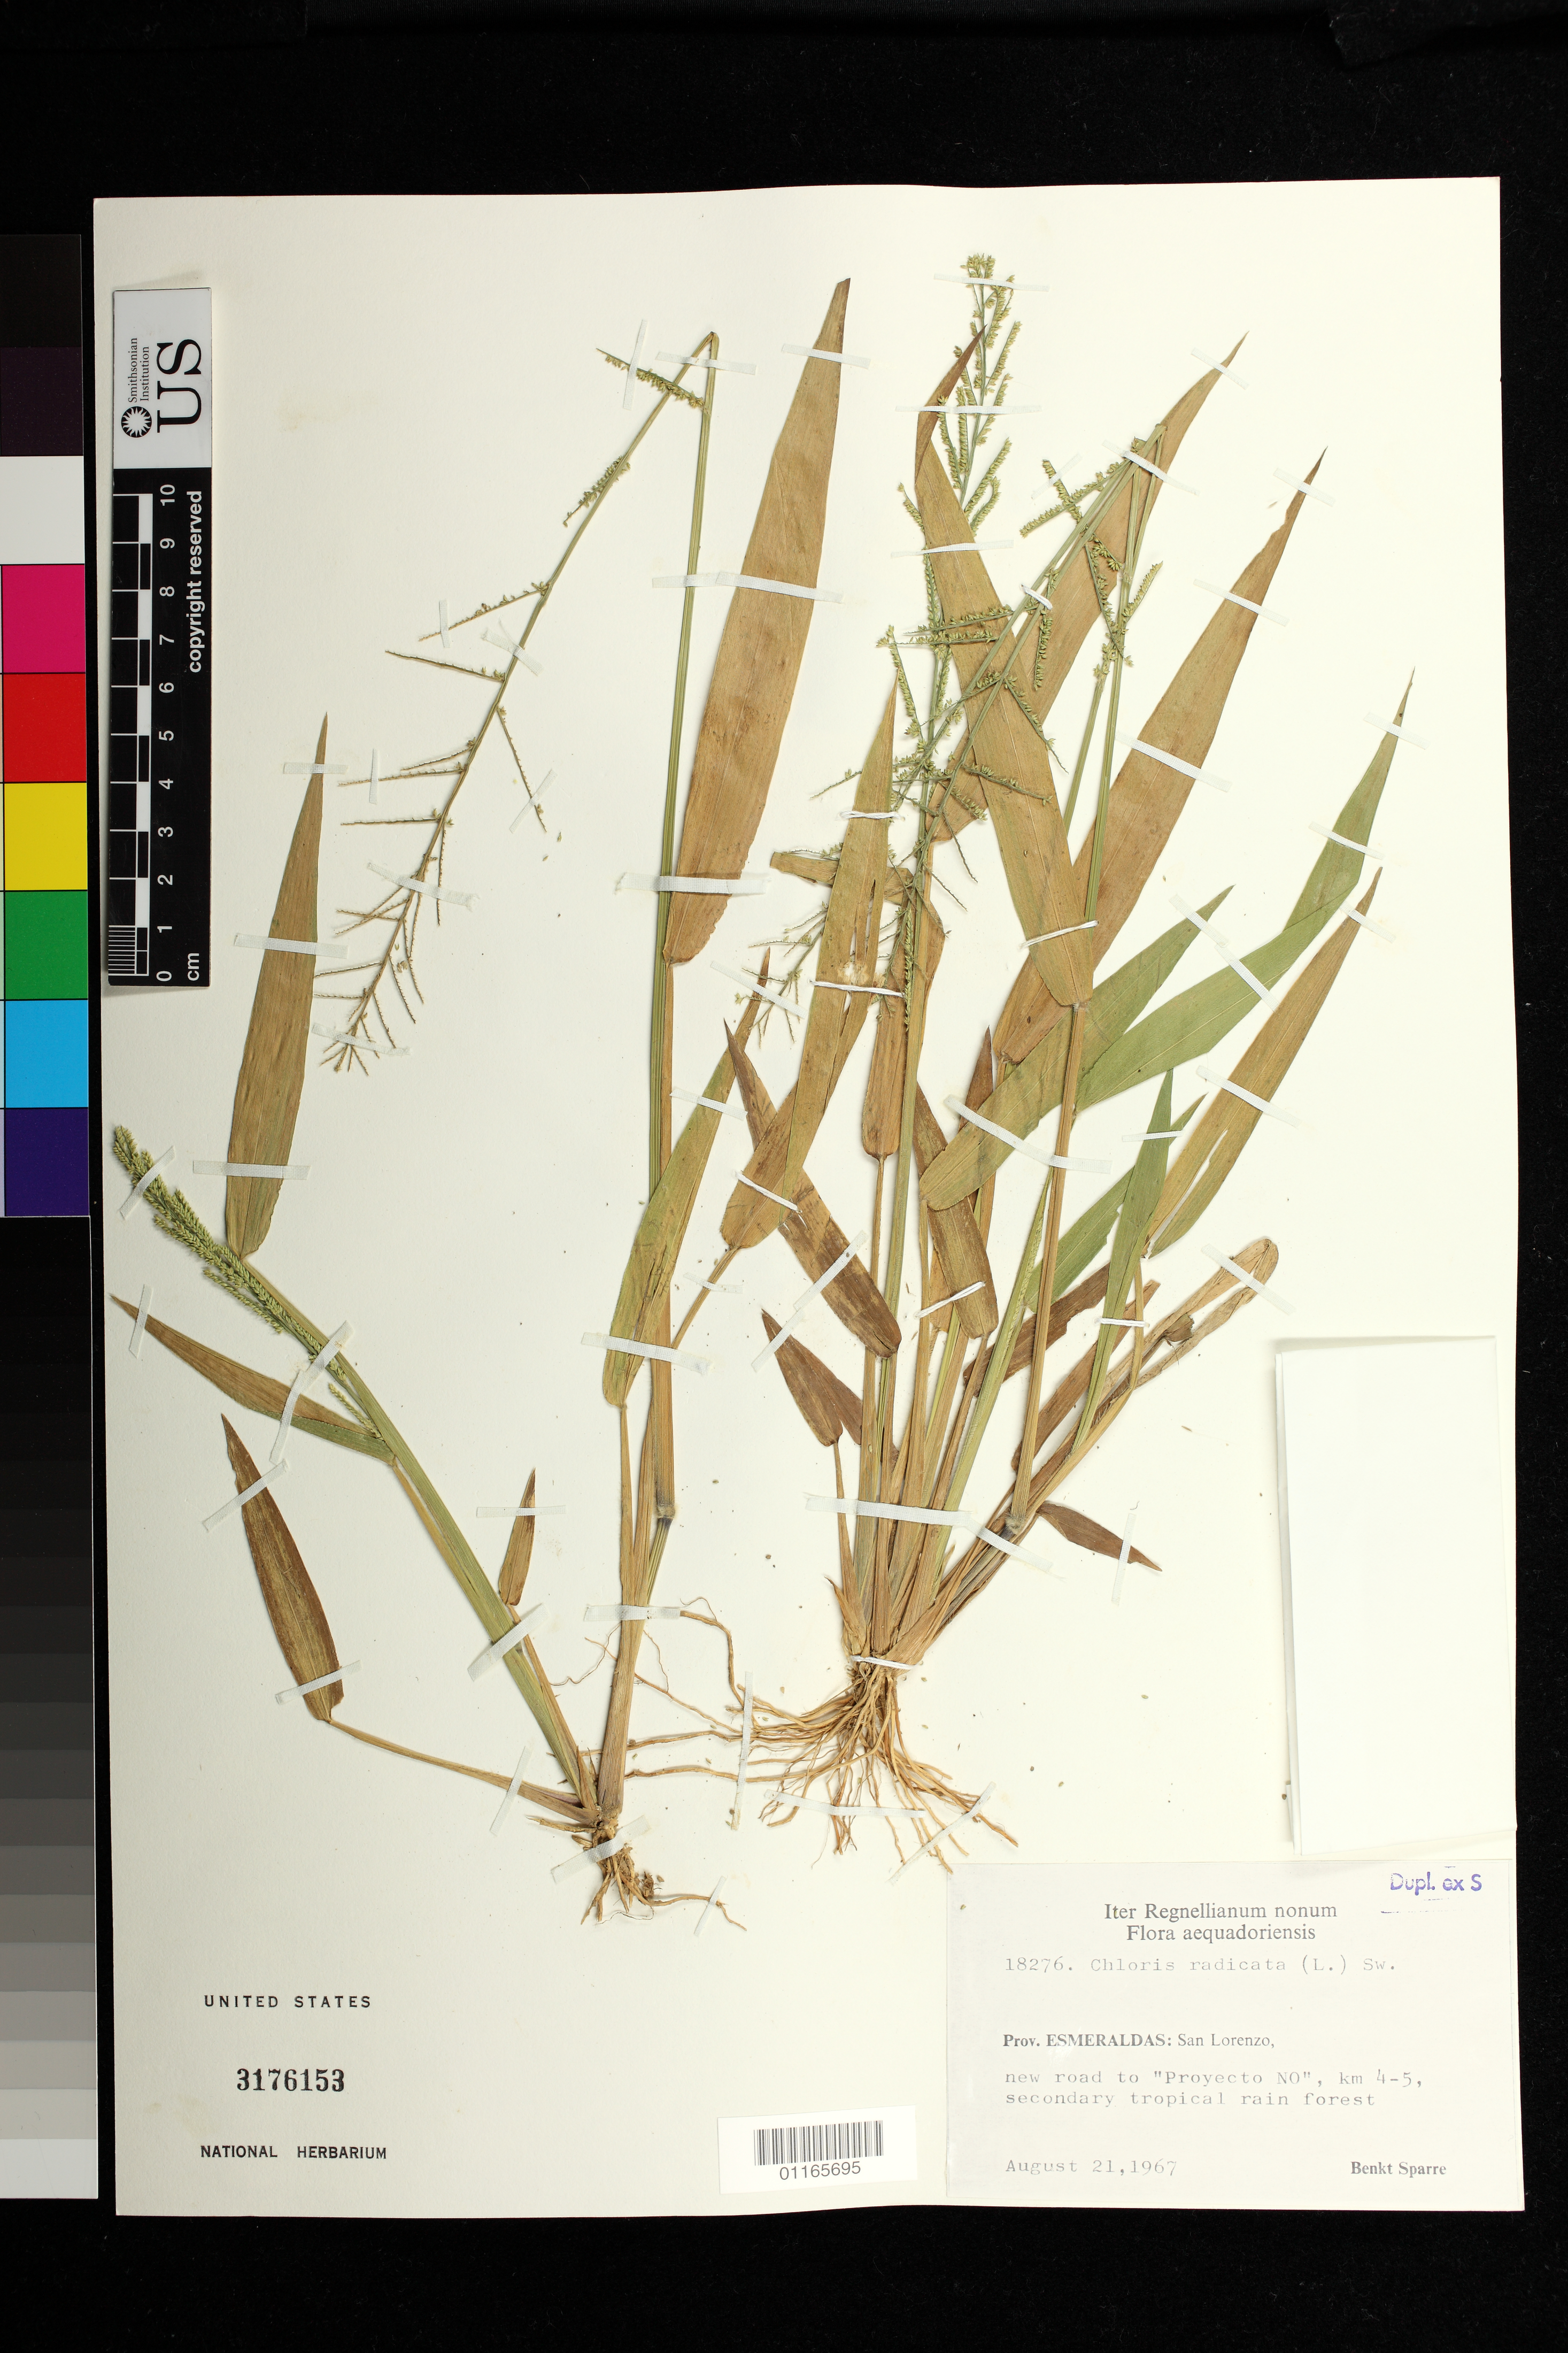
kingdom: Plantae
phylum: Tracheophyta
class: Liliopsida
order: Poales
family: Poaceae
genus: Chloris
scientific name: Chloris radiata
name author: (L.) Sw.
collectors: B. Sparre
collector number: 18276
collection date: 1967-08-21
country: Ecuador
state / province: Esmeraldas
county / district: San Lorenzo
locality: New road to "Proyecto NO", km 4-5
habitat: Secondary tropical rain forest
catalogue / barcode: US 3176153